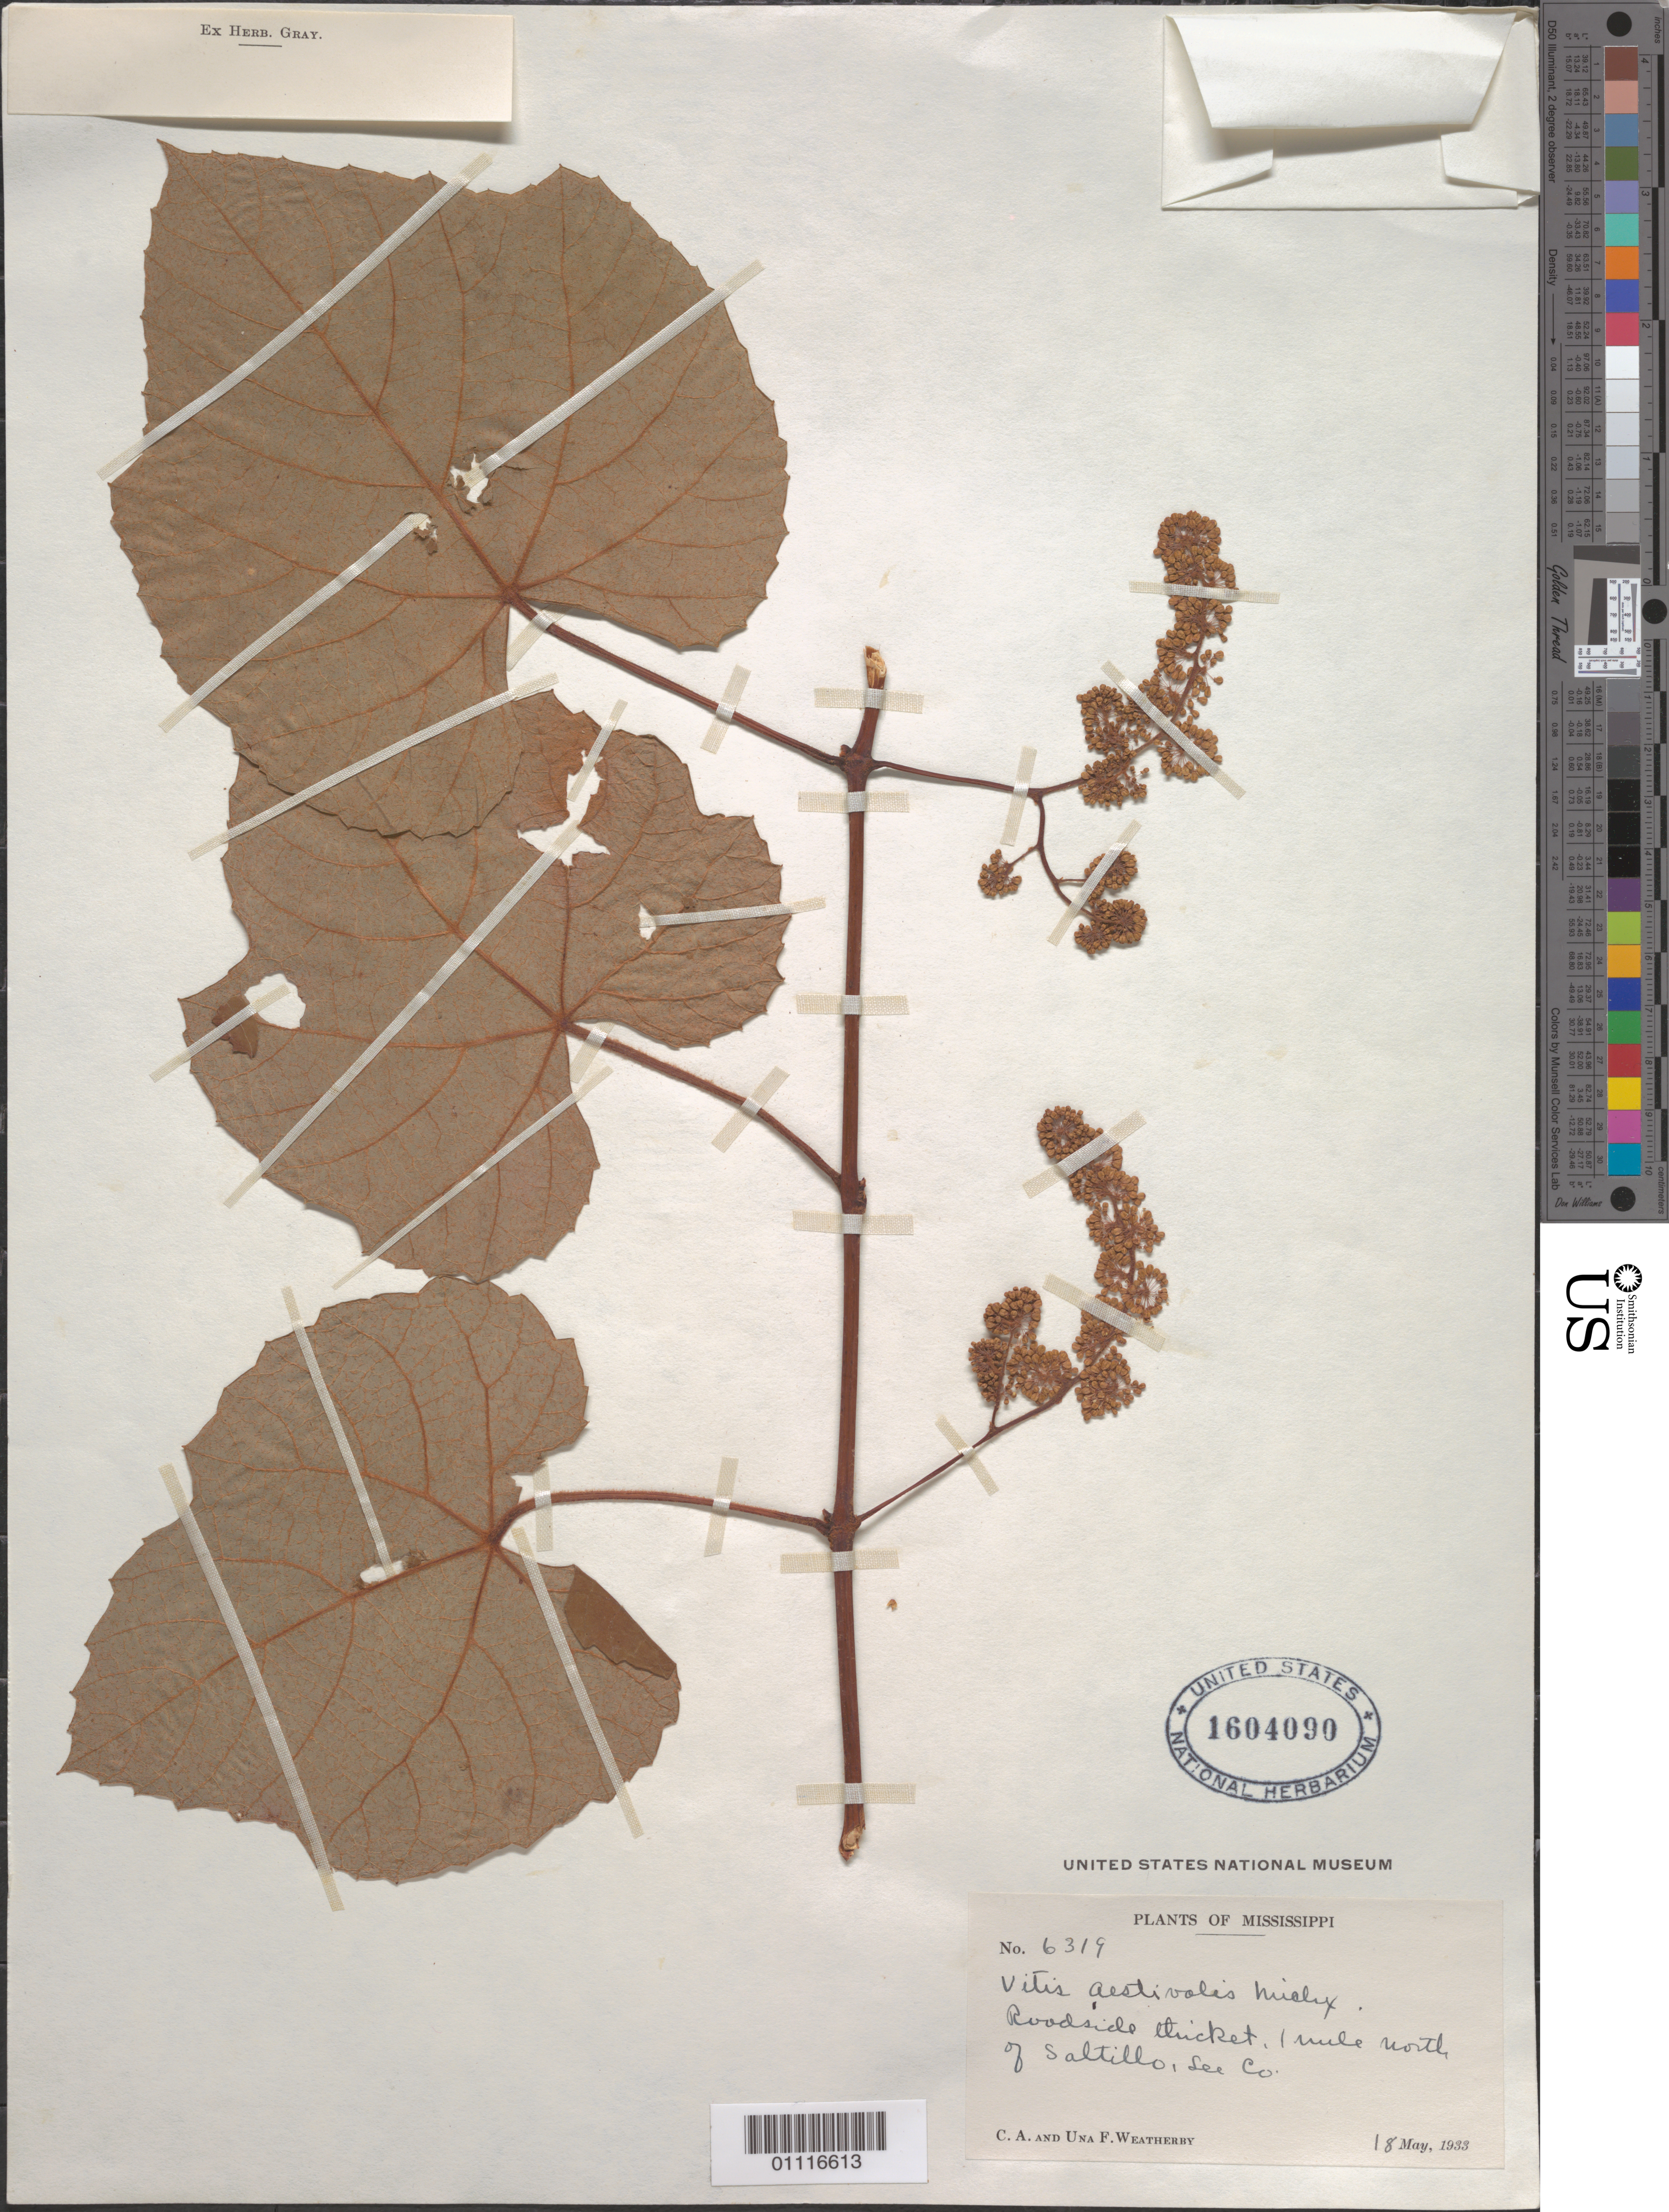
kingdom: Plantae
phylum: Tracheophyta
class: Magnoliopsida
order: Vitales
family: Vitaceae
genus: Vitis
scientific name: Vitis aestivalis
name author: Michx.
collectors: C. A. Weatherby & U. Weatherby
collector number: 3619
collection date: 1933-05-18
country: United States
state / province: Mississippi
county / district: Lee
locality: Roadside thicket, 1 mile north of Saltillo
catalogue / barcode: US 1604090